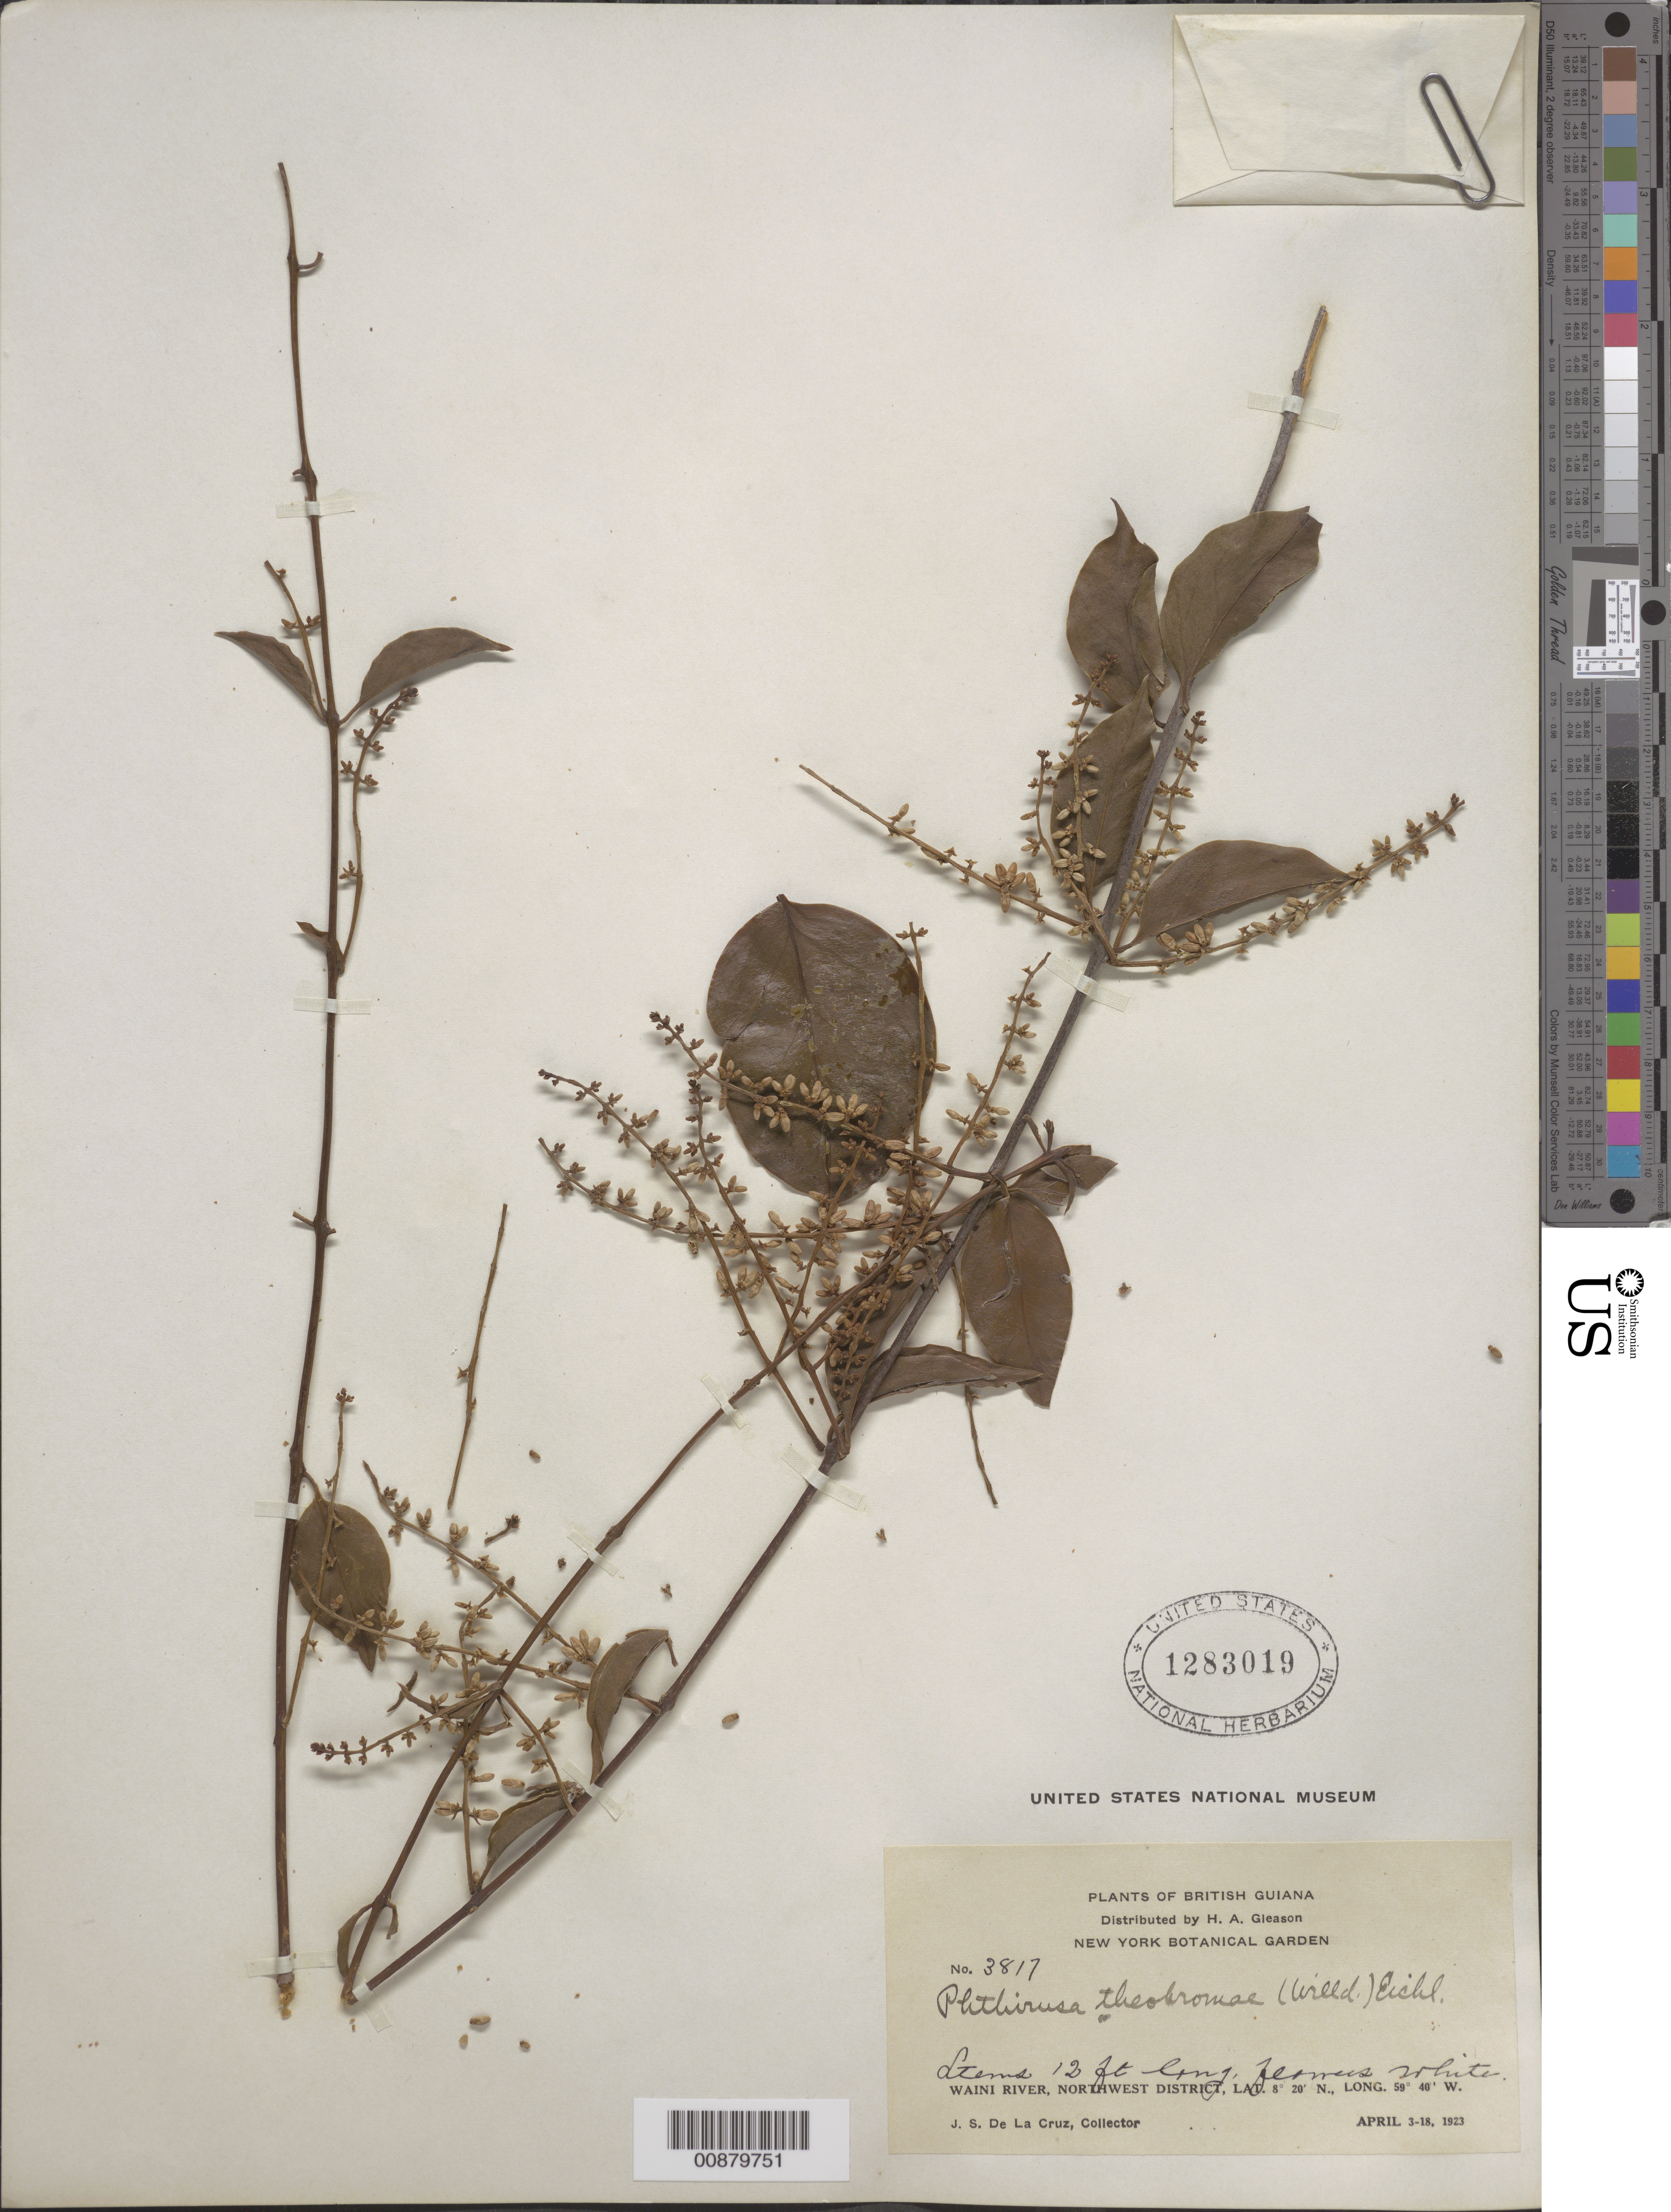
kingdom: Plantae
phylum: Tracheophyta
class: Magnoliopsida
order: Santalales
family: Loranthaceae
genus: Phthirusa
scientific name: Phthirusa stelis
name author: (L.) Kuijt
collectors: J. S. de la Cruz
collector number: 3817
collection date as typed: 3-Apr-23 to 18-Apr-23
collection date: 1923-04-03/1923-04-18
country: Guyana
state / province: Barima-Waini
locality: Waini R., NW District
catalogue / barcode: US 1283019